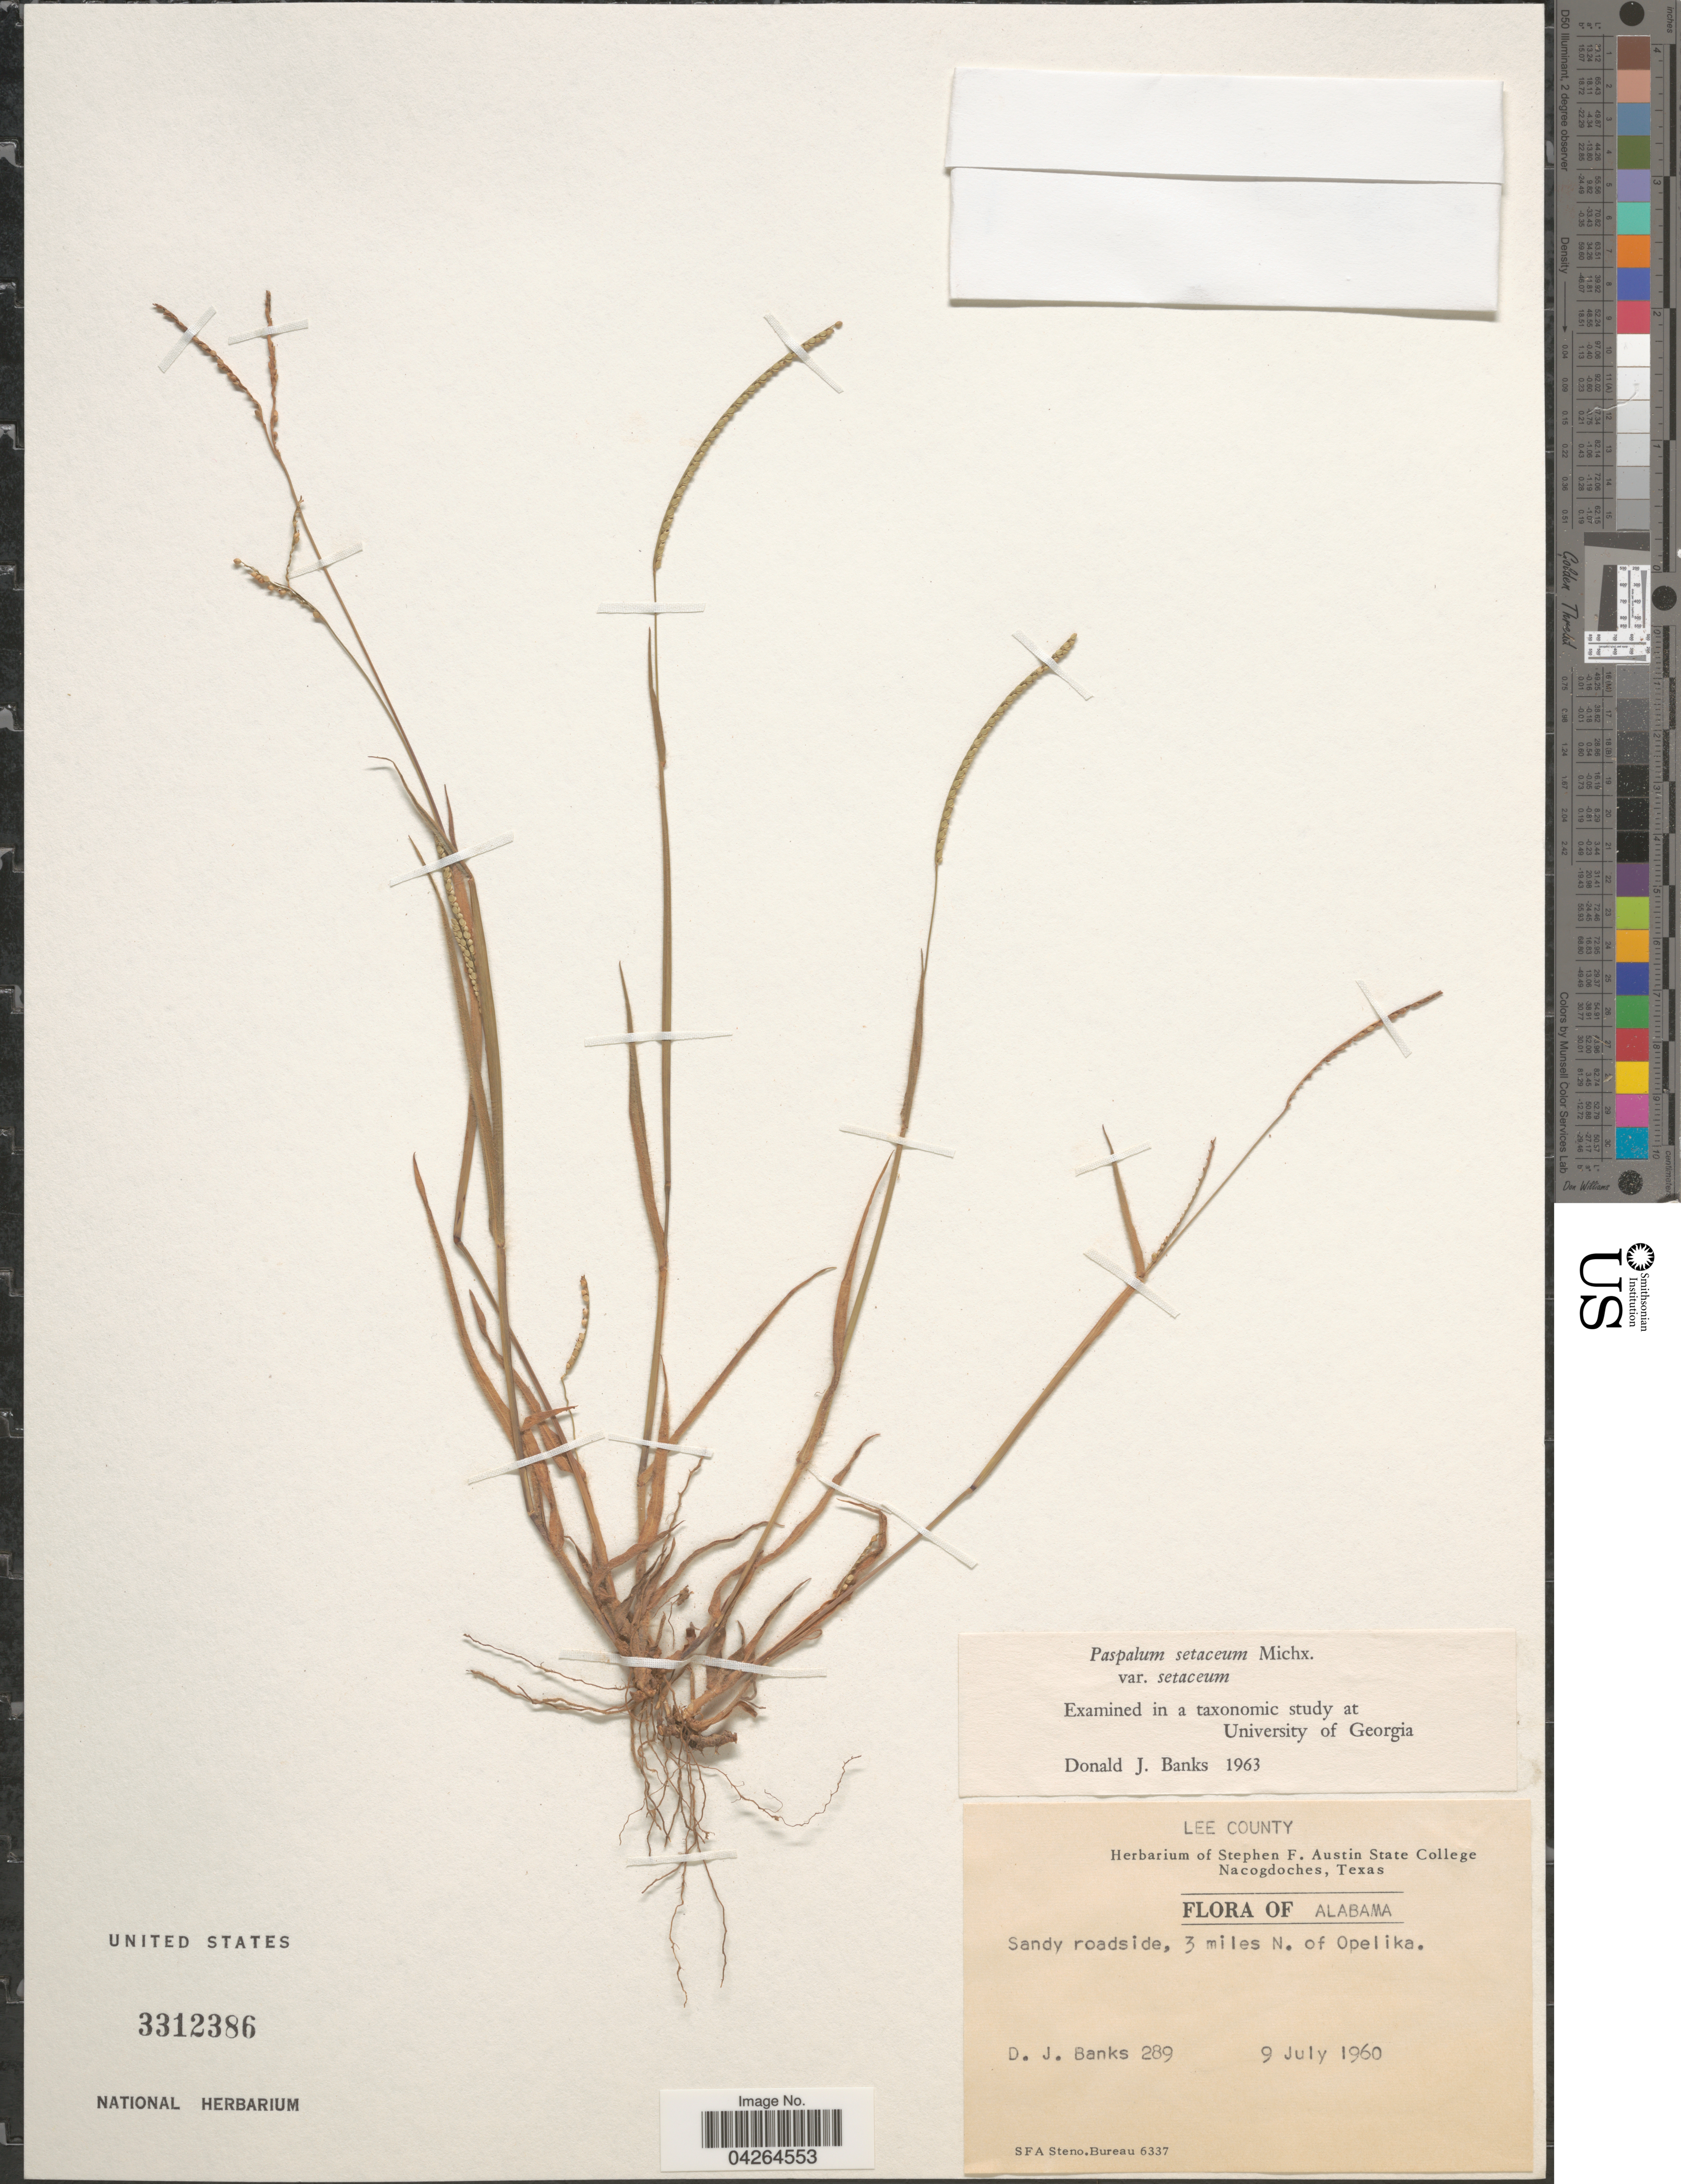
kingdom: Plantae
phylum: Tracheophyta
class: Liliopsida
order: Poales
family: Poaceae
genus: Paspalum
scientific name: Paspalum setaceum var. setaceum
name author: Michx.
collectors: D. J. Banks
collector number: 289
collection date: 1960-07-09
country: United States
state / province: Alabama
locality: Lee County. Sandy roadside, 3 miles N. of Opelika.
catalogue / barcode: US 3312386